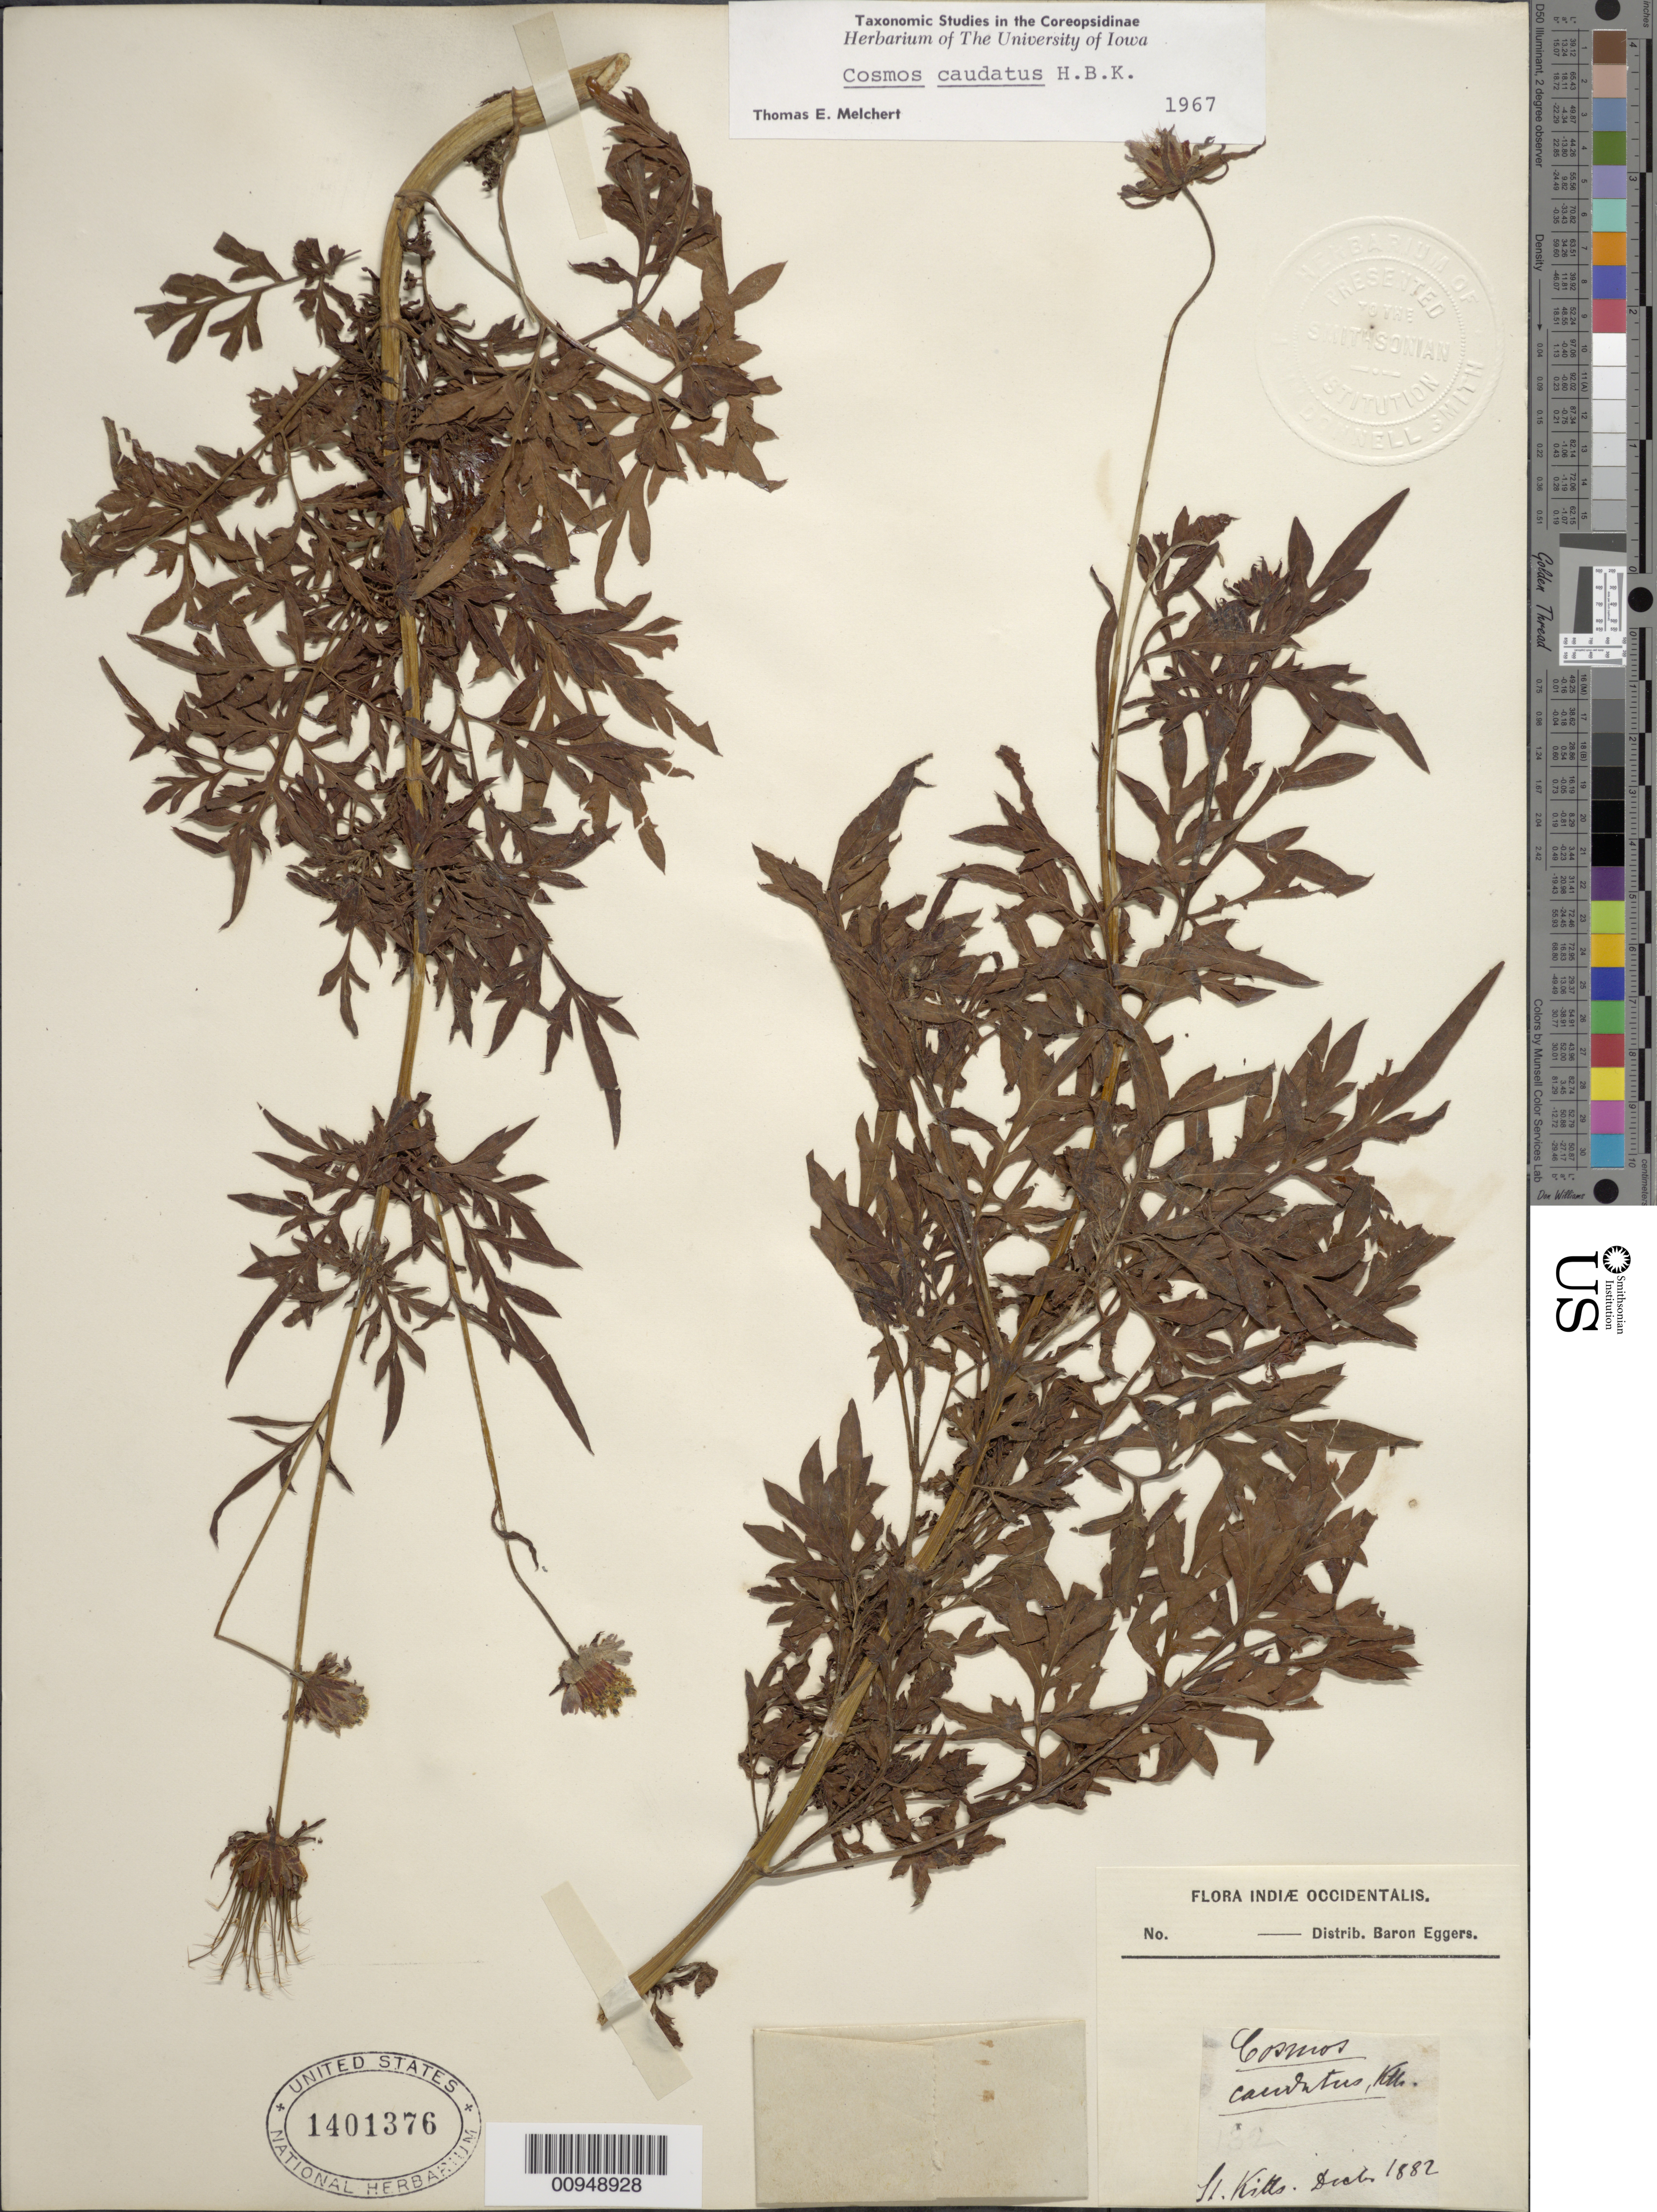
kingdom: Plantae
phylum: Tracheophyta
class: Magnoliopsida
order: Asterales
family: Asteraceae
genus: Cosmos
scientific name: Cosmos caudatus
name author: Kunth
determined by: Melchert, T. E.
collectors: H. F. A. von Eggers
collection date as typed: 1882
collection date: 1882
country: St. Christopher-Nevis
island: St. Christopher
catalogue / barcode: US 1401376